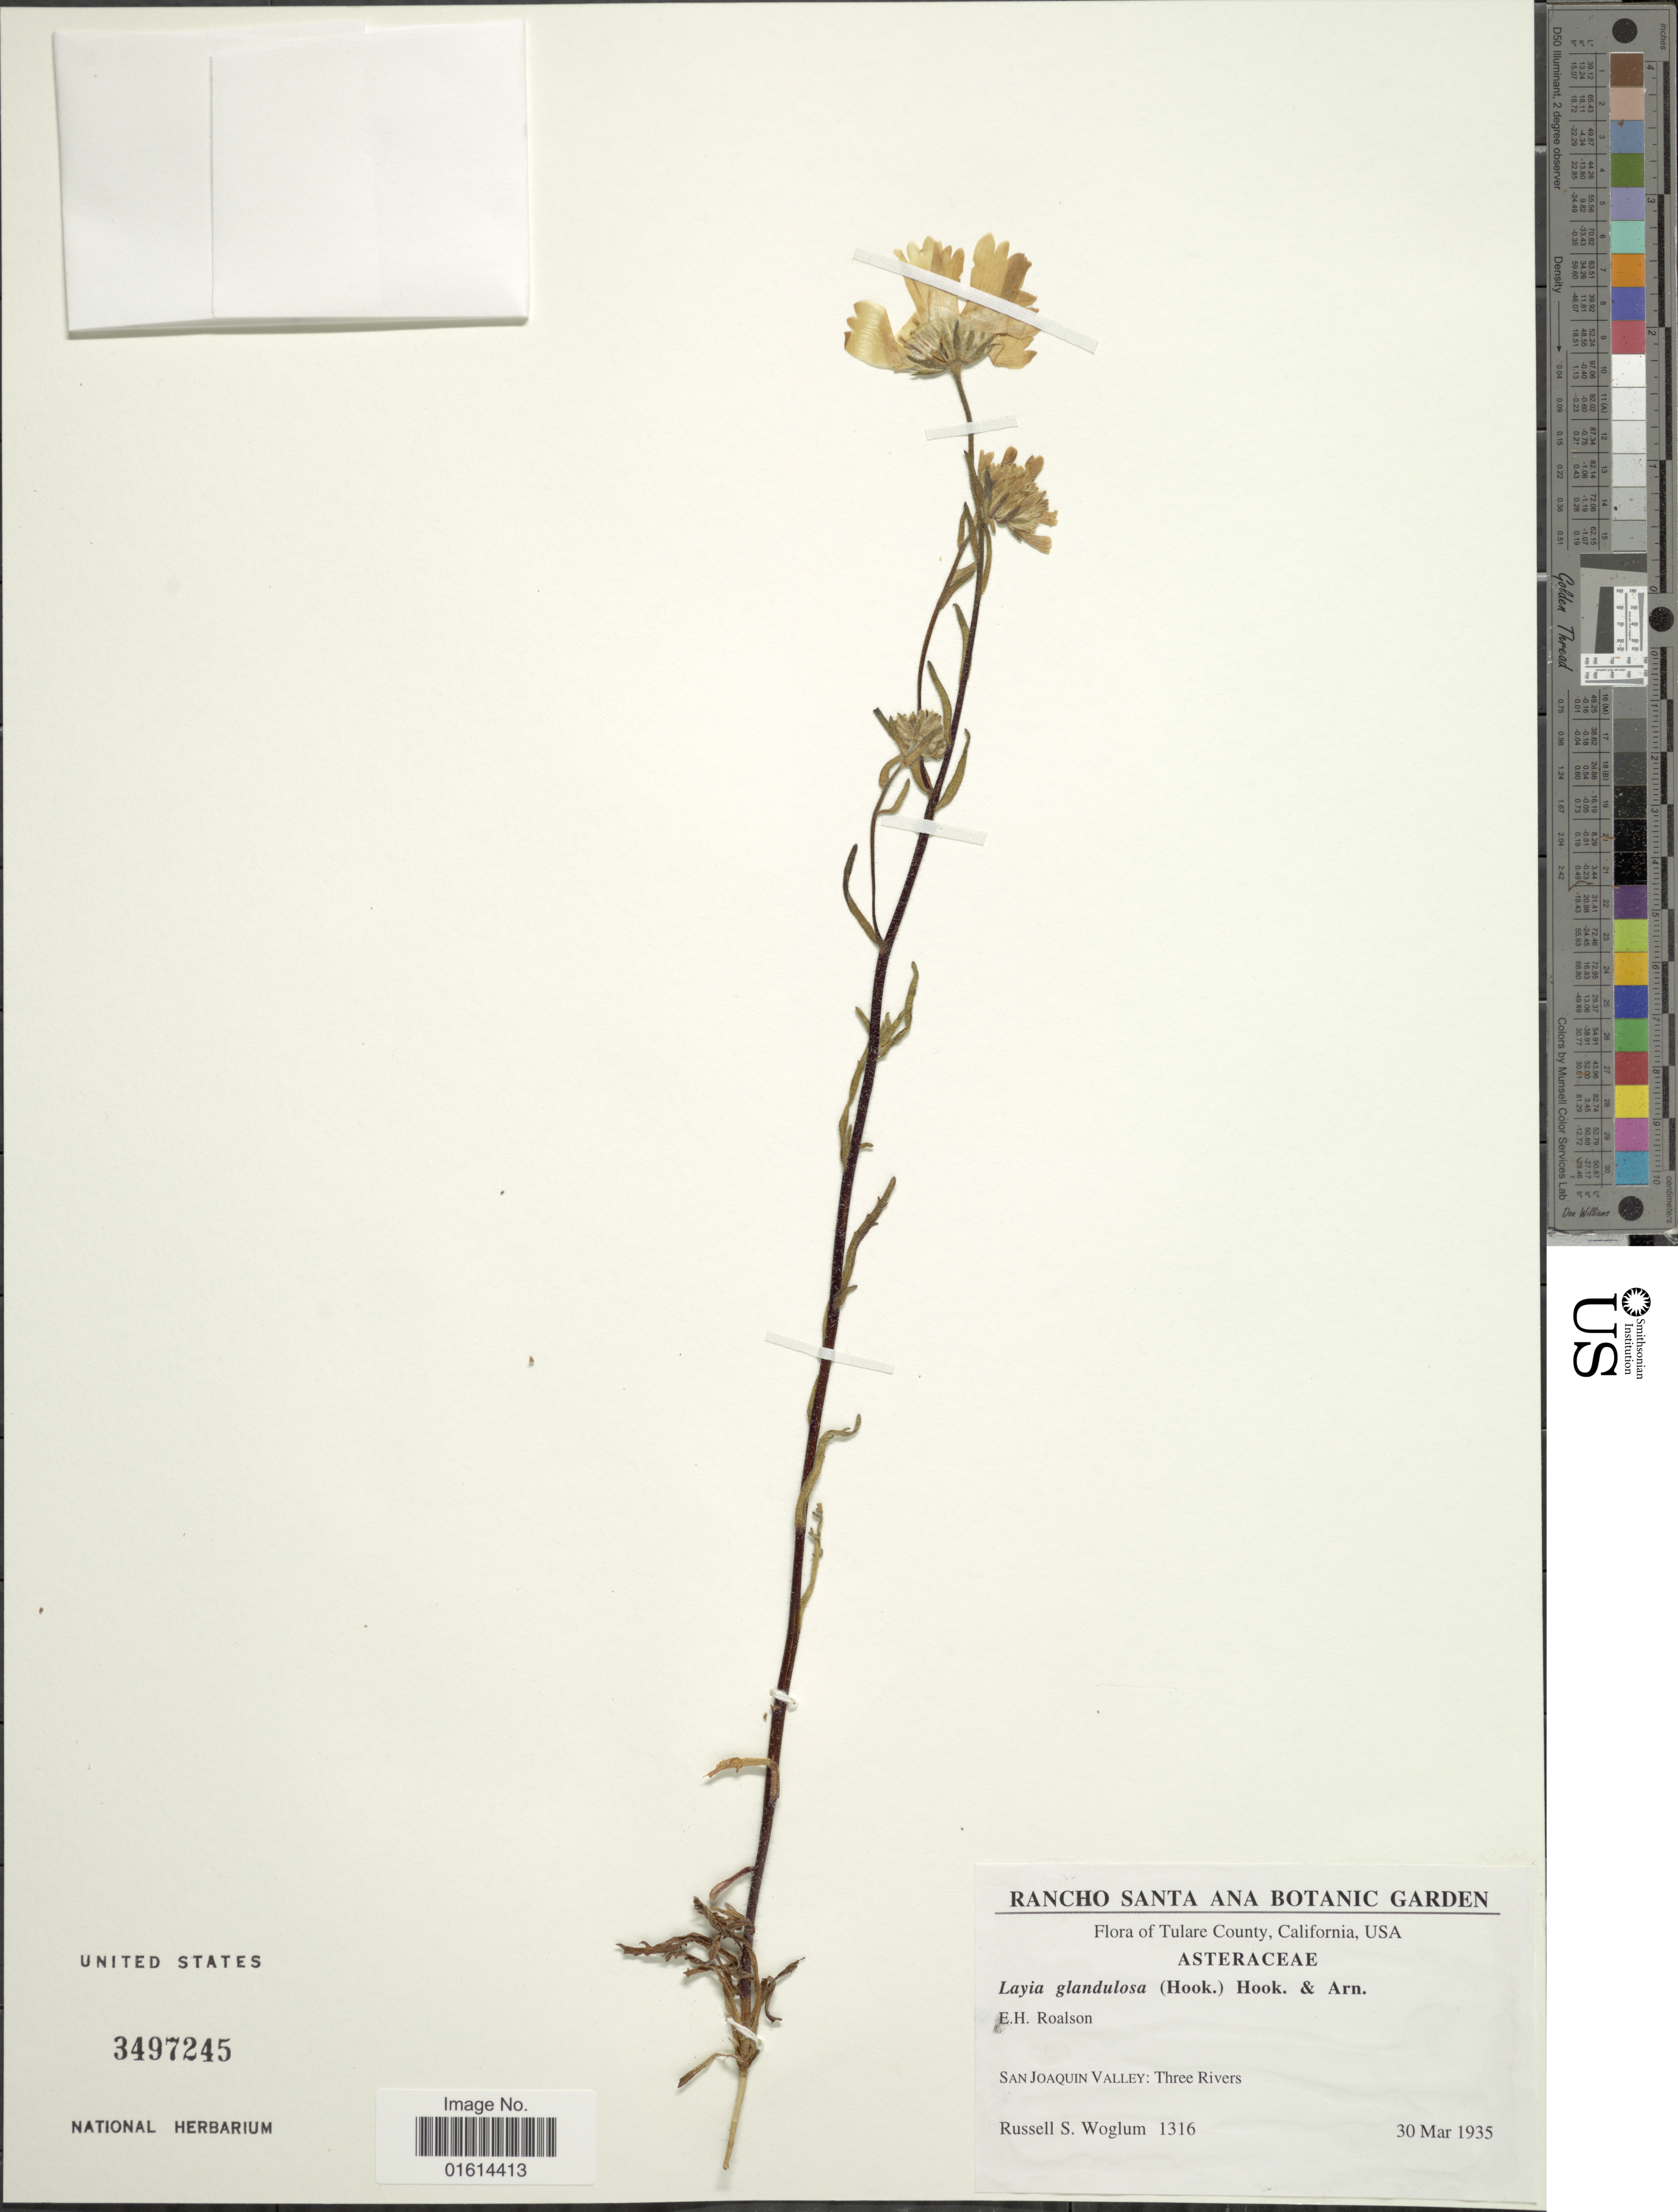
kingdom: Plantae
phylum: Tracheophyta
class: Magnoliopsida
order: Asterales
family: Asteraceae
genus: Layia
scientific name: Layia glandulosa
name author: Hook. & Arn.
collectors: R. Woglum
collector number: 1316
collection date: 1935-03-30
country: United States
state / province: California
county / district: Tulare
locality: Tulare County, California, USA, San Joaquin Valley, three Rivers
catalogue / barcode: US 3497245